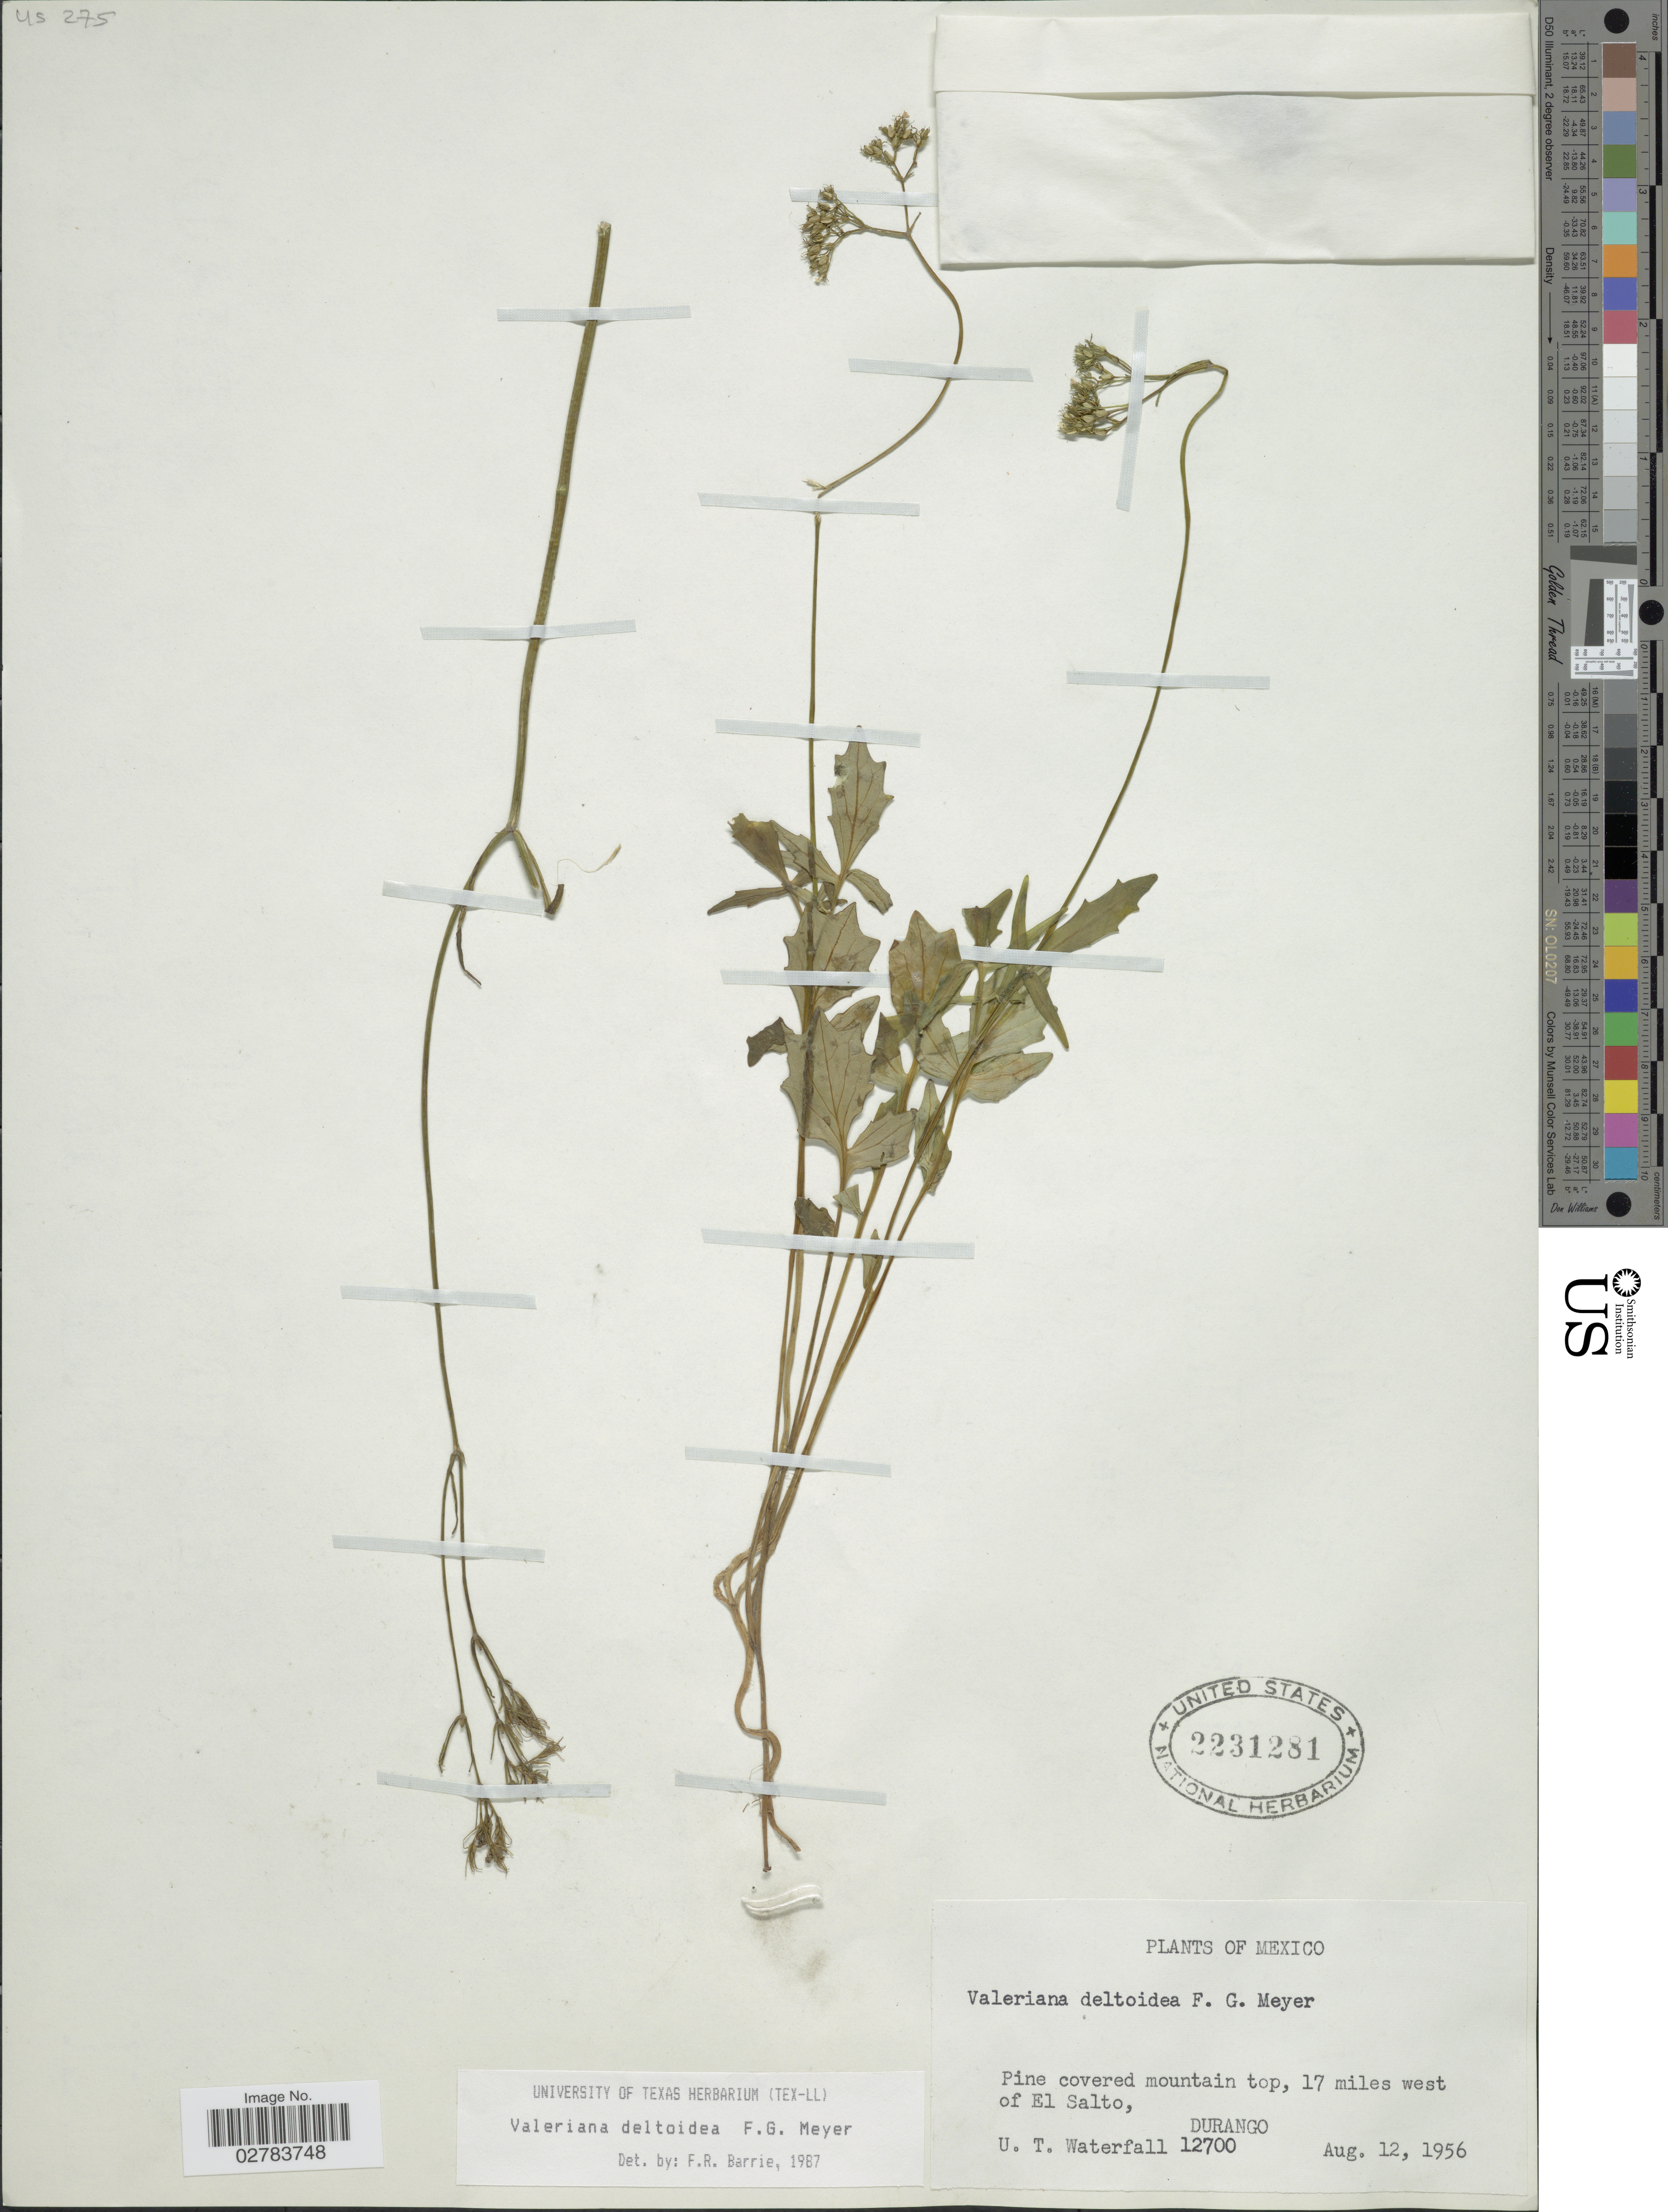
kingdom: Plantae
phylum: Tracheophyta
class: Magnoliopsida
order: Dipsacales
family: Caprifoliaceae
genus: Valeriana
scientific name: Valeriana deltoidea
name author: F.G. Mey.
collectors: U. T. Waterfall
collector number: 12700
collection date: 1956-08-12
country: Mexico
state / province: Durango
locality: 17 miles west of El Salto.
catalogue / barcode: US 2231281